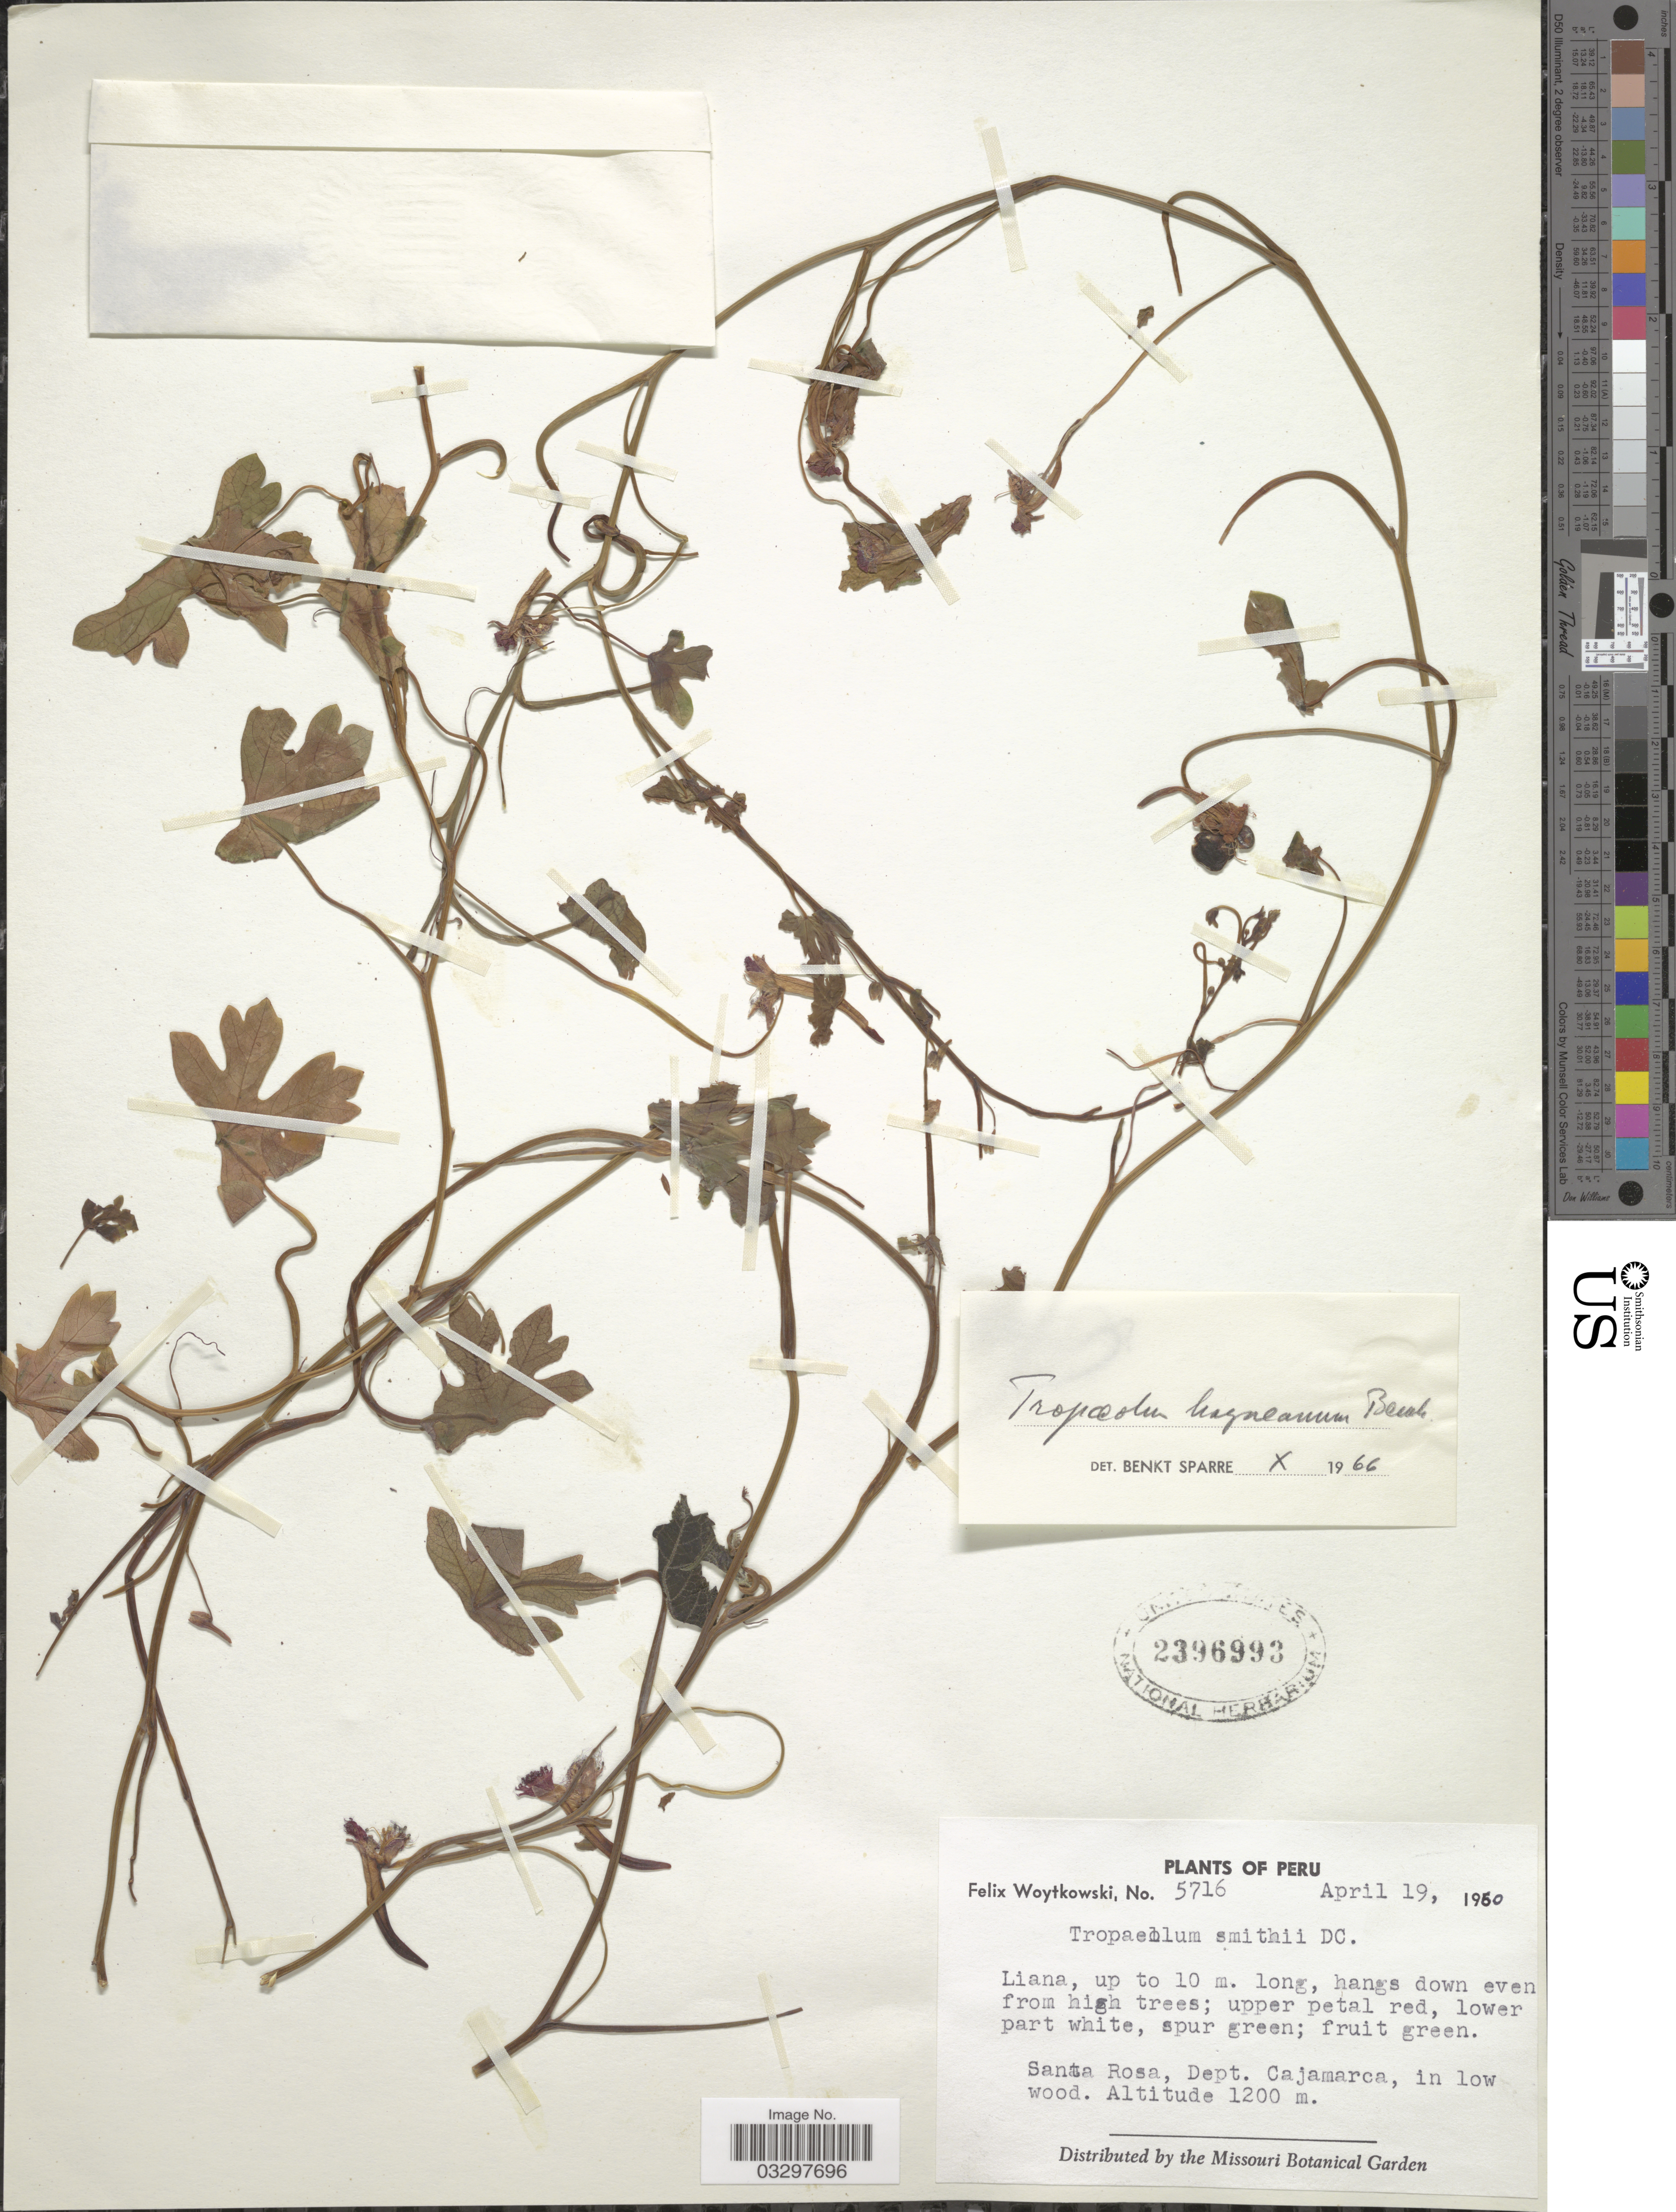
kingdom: Plantae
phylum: Tracheophyta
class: Magnoliopsida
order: Brassicales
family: Tropaeolaceae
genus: Tropaeolum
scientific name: Tropaeolum hayneanum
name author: Bernh.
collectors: F. Woytkowski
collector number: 5716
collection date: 1960-04-19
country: Peru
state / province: Cajamarca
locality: Santa Rosa, Dept. Cajamarca.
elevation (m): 1200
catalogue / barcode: US 2396993